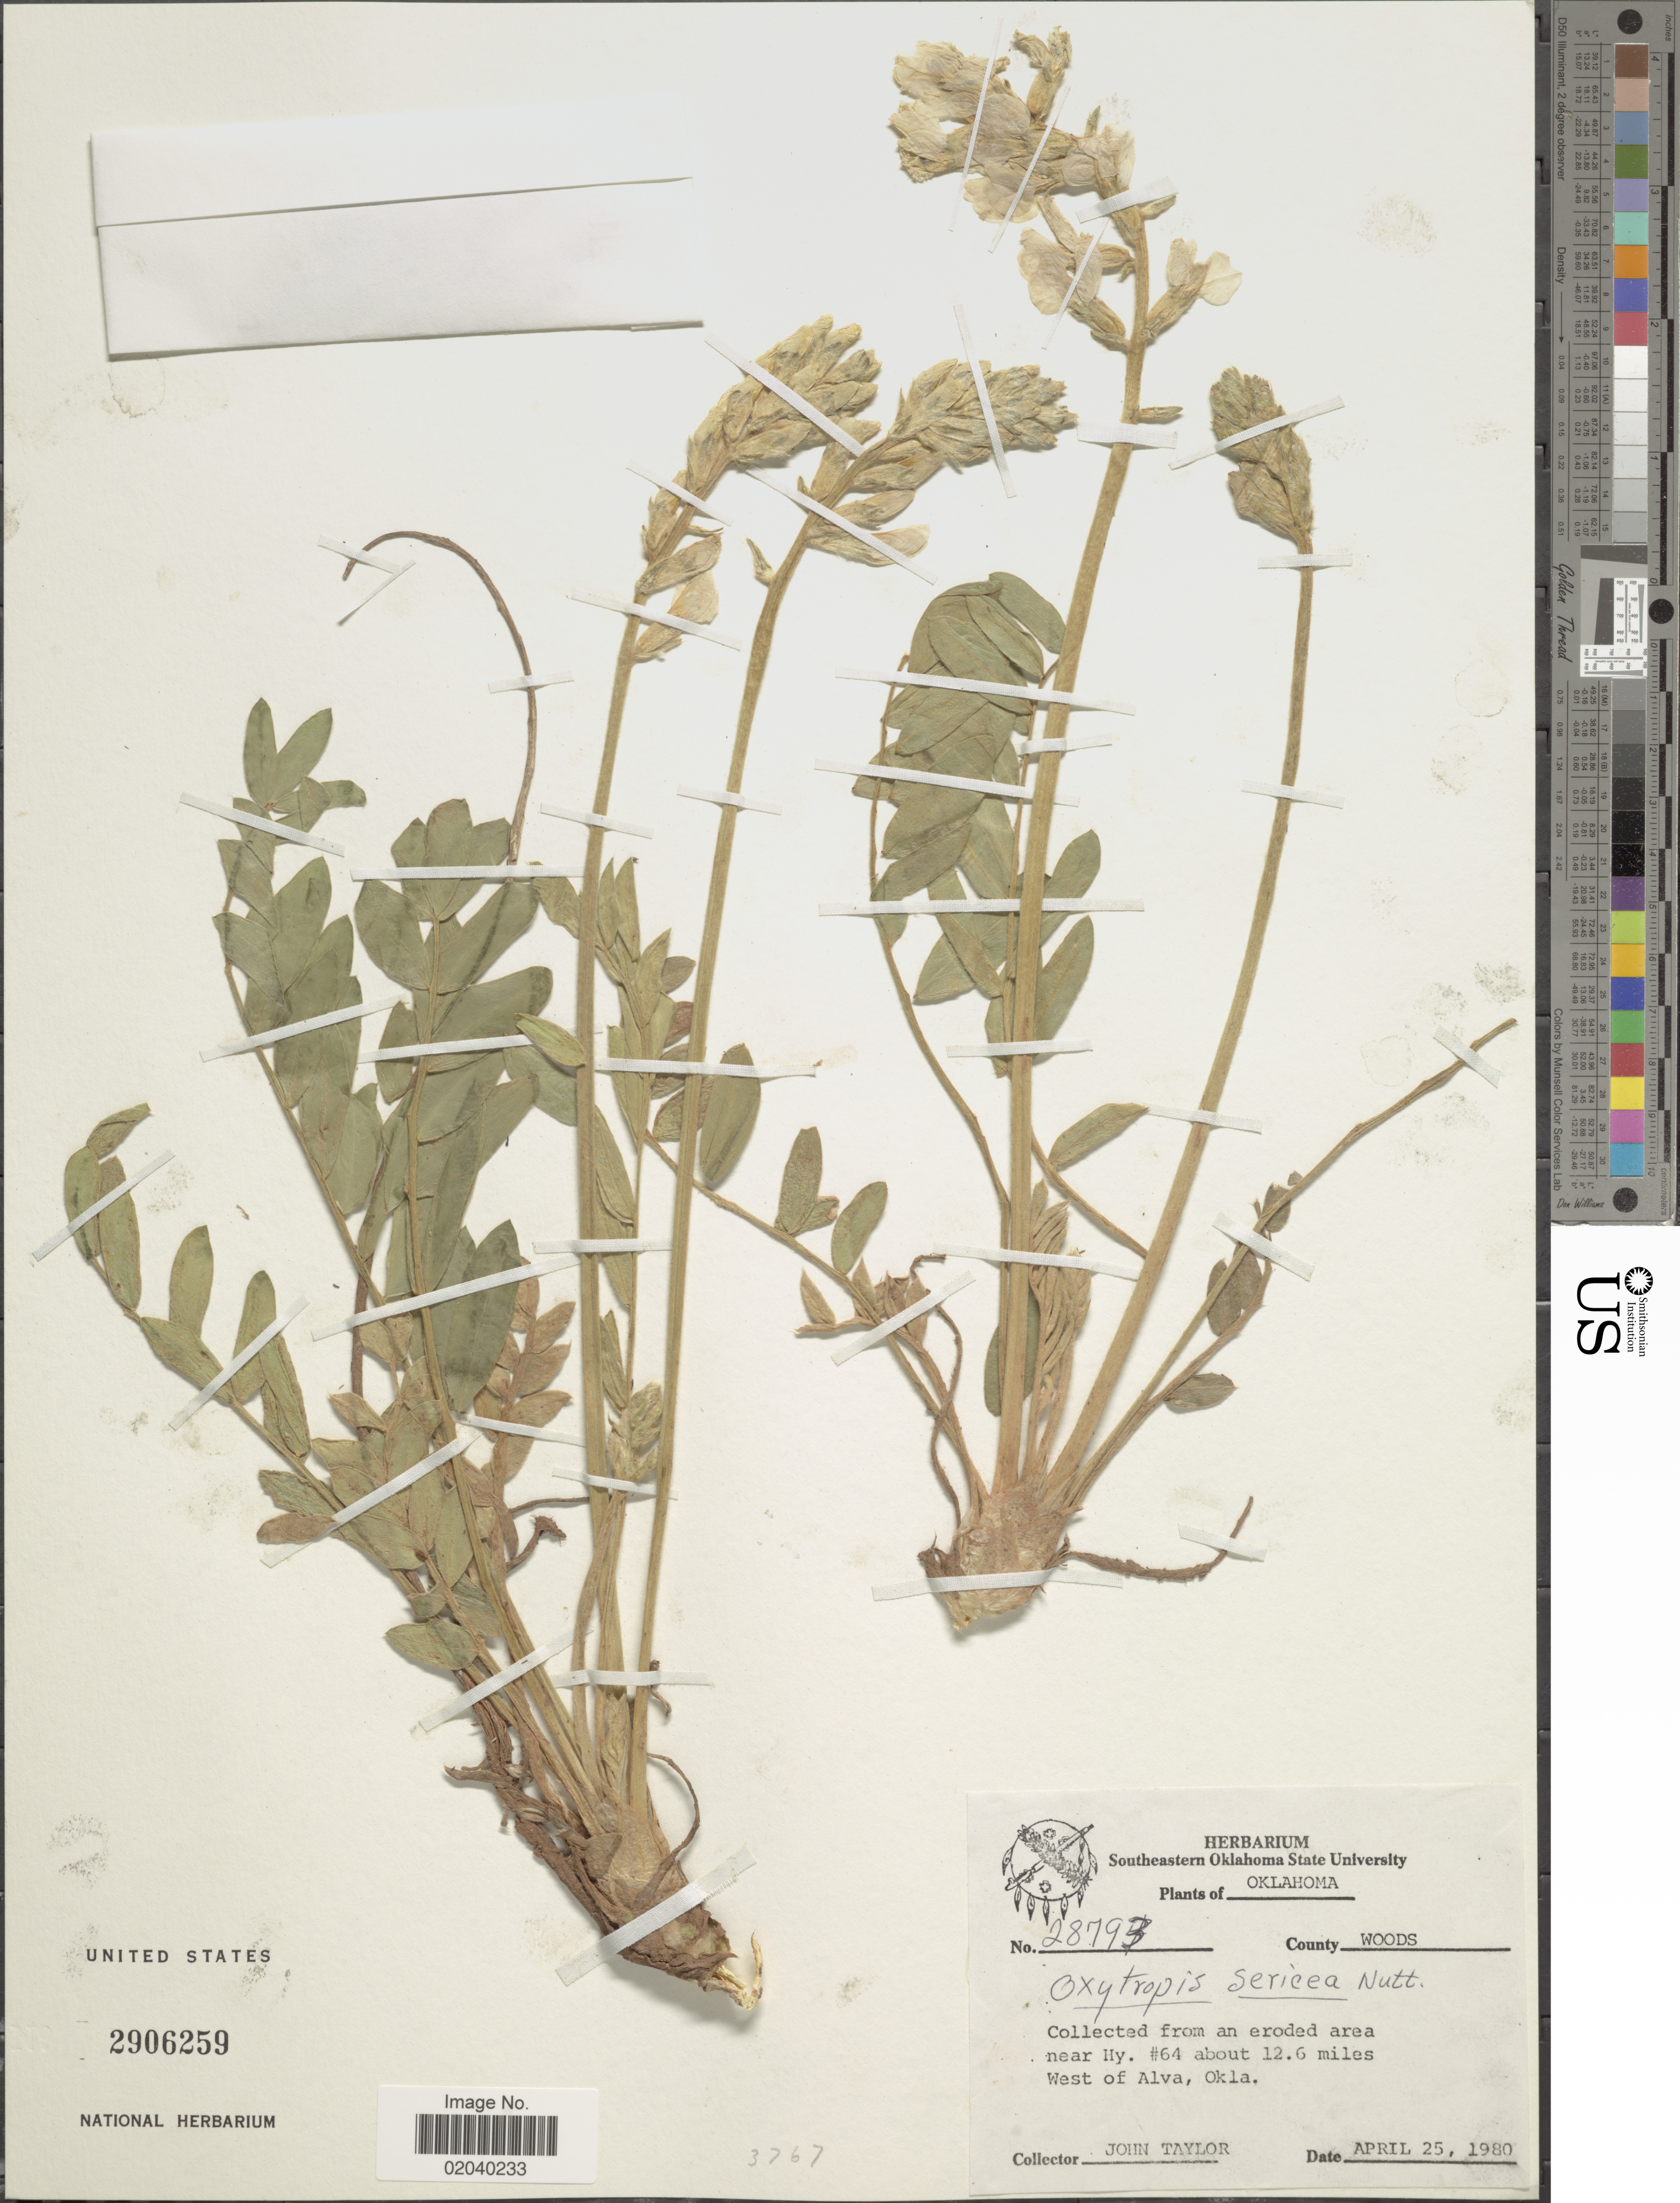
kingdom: Plantae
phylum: Tracheophyta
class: Magnoliopsida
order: Fabales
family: Fabaceae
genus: Oxytropis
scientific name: Oxytropis sericea var. sericea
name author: Nutt.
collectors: J. Taylor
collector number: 28793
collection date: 1980-04-25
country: United States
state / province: Oklahoma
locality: County Woods, Collected from an eroded area near Hy. #64 about 12.6 miles West of Alva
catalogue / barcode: US 2906259